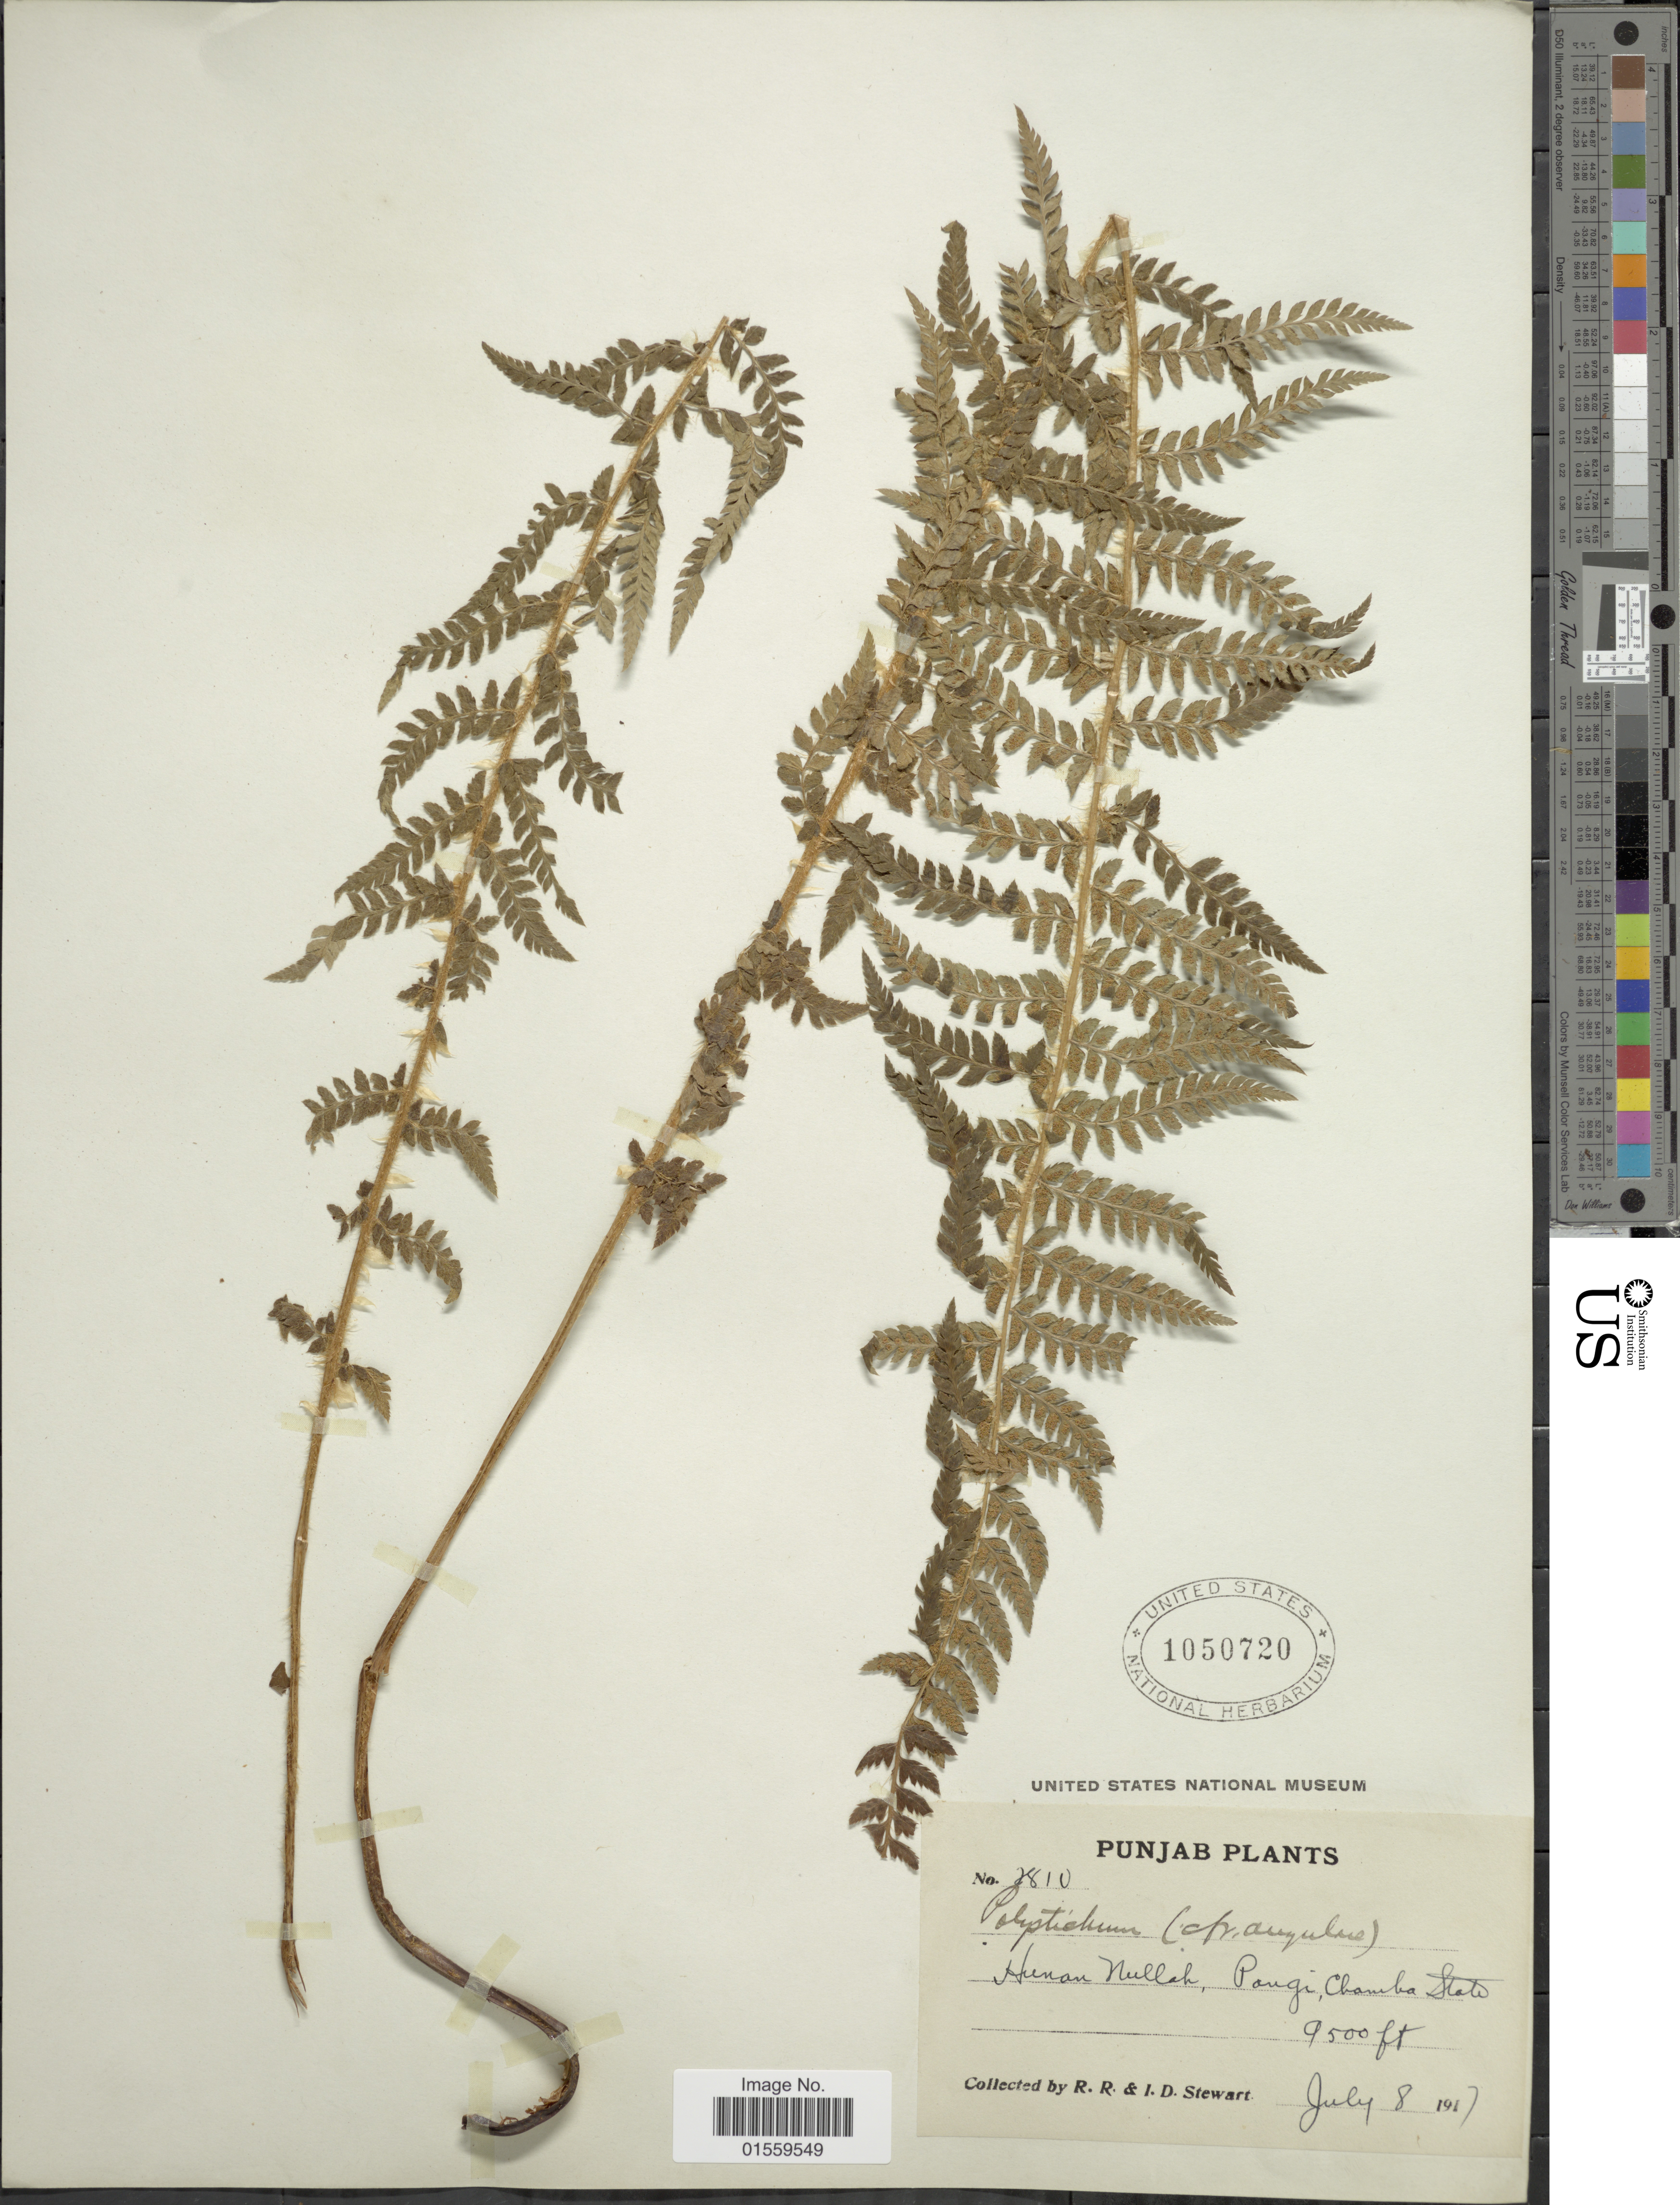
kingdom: Plantae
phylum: Tracheophyta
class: Polypodiopsida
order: Polypodiales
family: Dryopteridaceae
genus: Polystichum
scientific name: Polystichum setiferum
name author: (Forssk.) Moore ex Woynar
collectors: R. R. Stewart & I. Stewart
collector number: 2810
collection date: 1917-07-08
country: India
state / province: Punjab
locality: Punjab, Hunan Nullah, Pangi, Chamba State.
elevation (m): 2896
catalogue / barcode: US 1050720